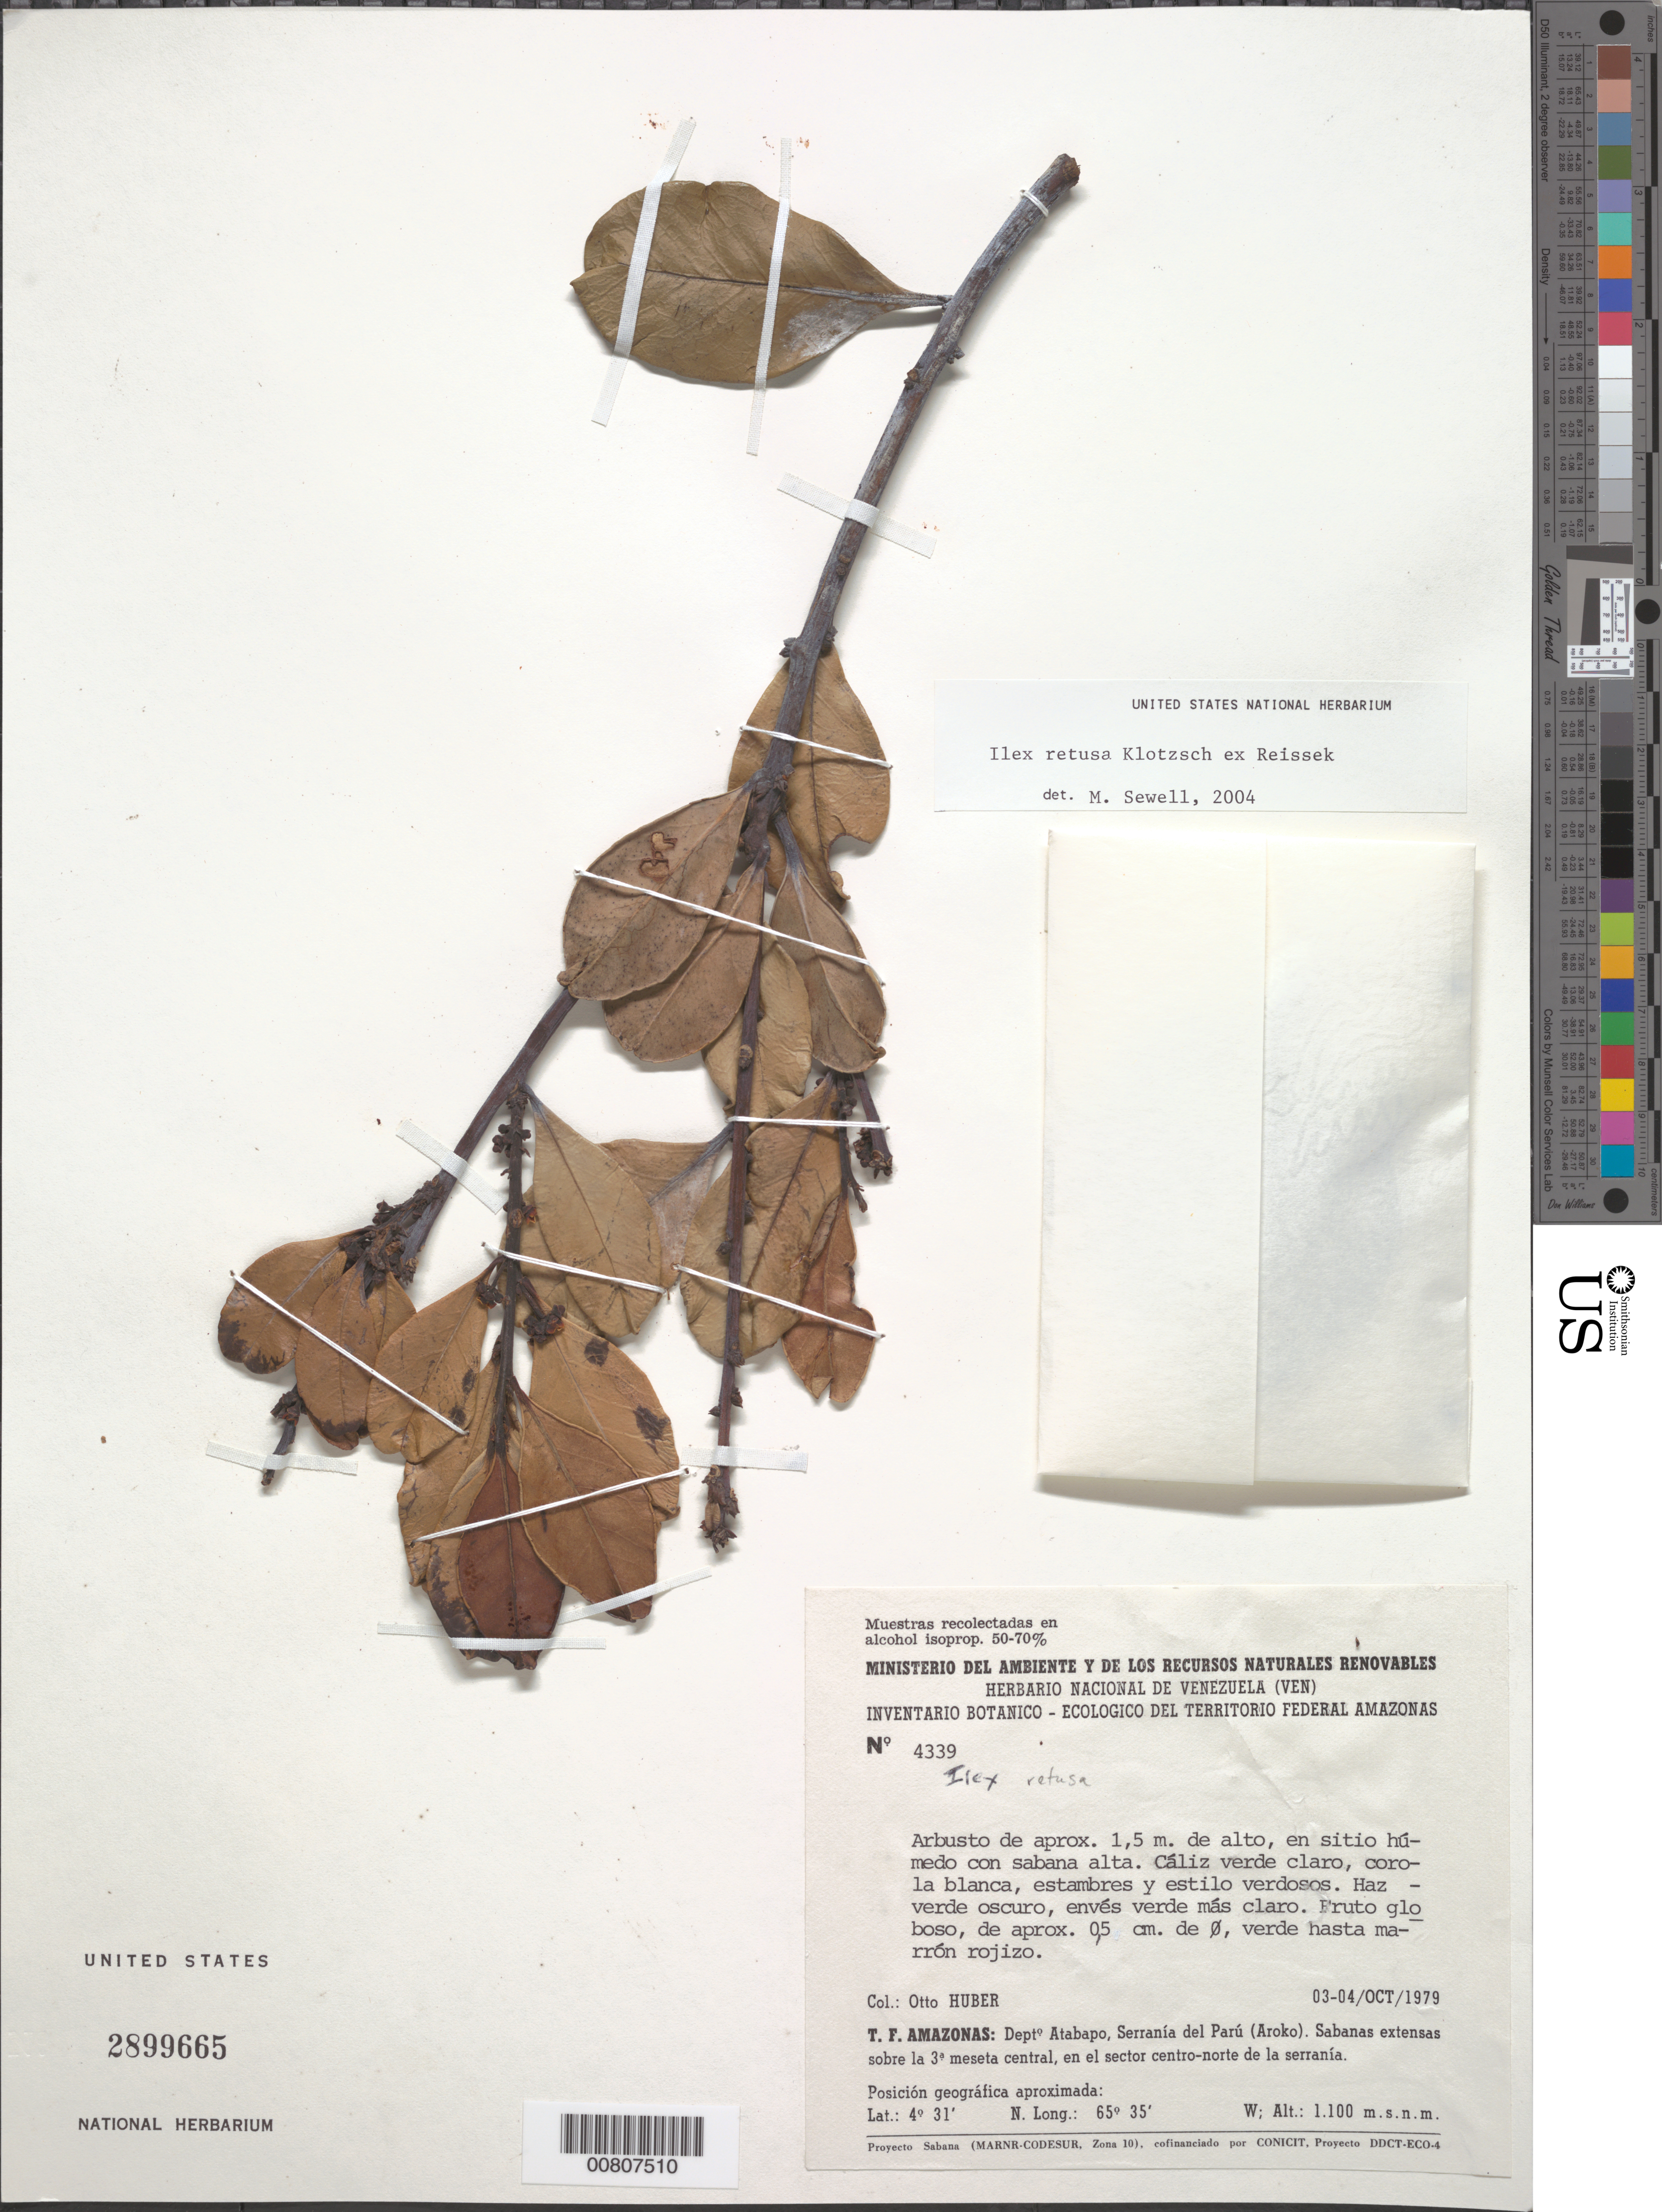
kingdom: Plantae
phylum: Tracheophyta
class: Magnoliopsida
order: Aquifoliales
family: Aquifoliaceae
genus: Ilex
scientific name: Ilex retusa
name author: Klotzsch ex Reissek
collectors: O. Huber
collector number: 4339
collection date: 1979-10-03/1979-10-04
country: Venezuela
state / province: Amazonas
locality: T. F. Amazonas: Depto. Atabapo, Serranía del Parú (Aroko). Sabanas extensas sobre la 3a meseta central, en el sector centro-norte de la serranía.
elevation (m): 1100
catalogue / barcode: US 2899665